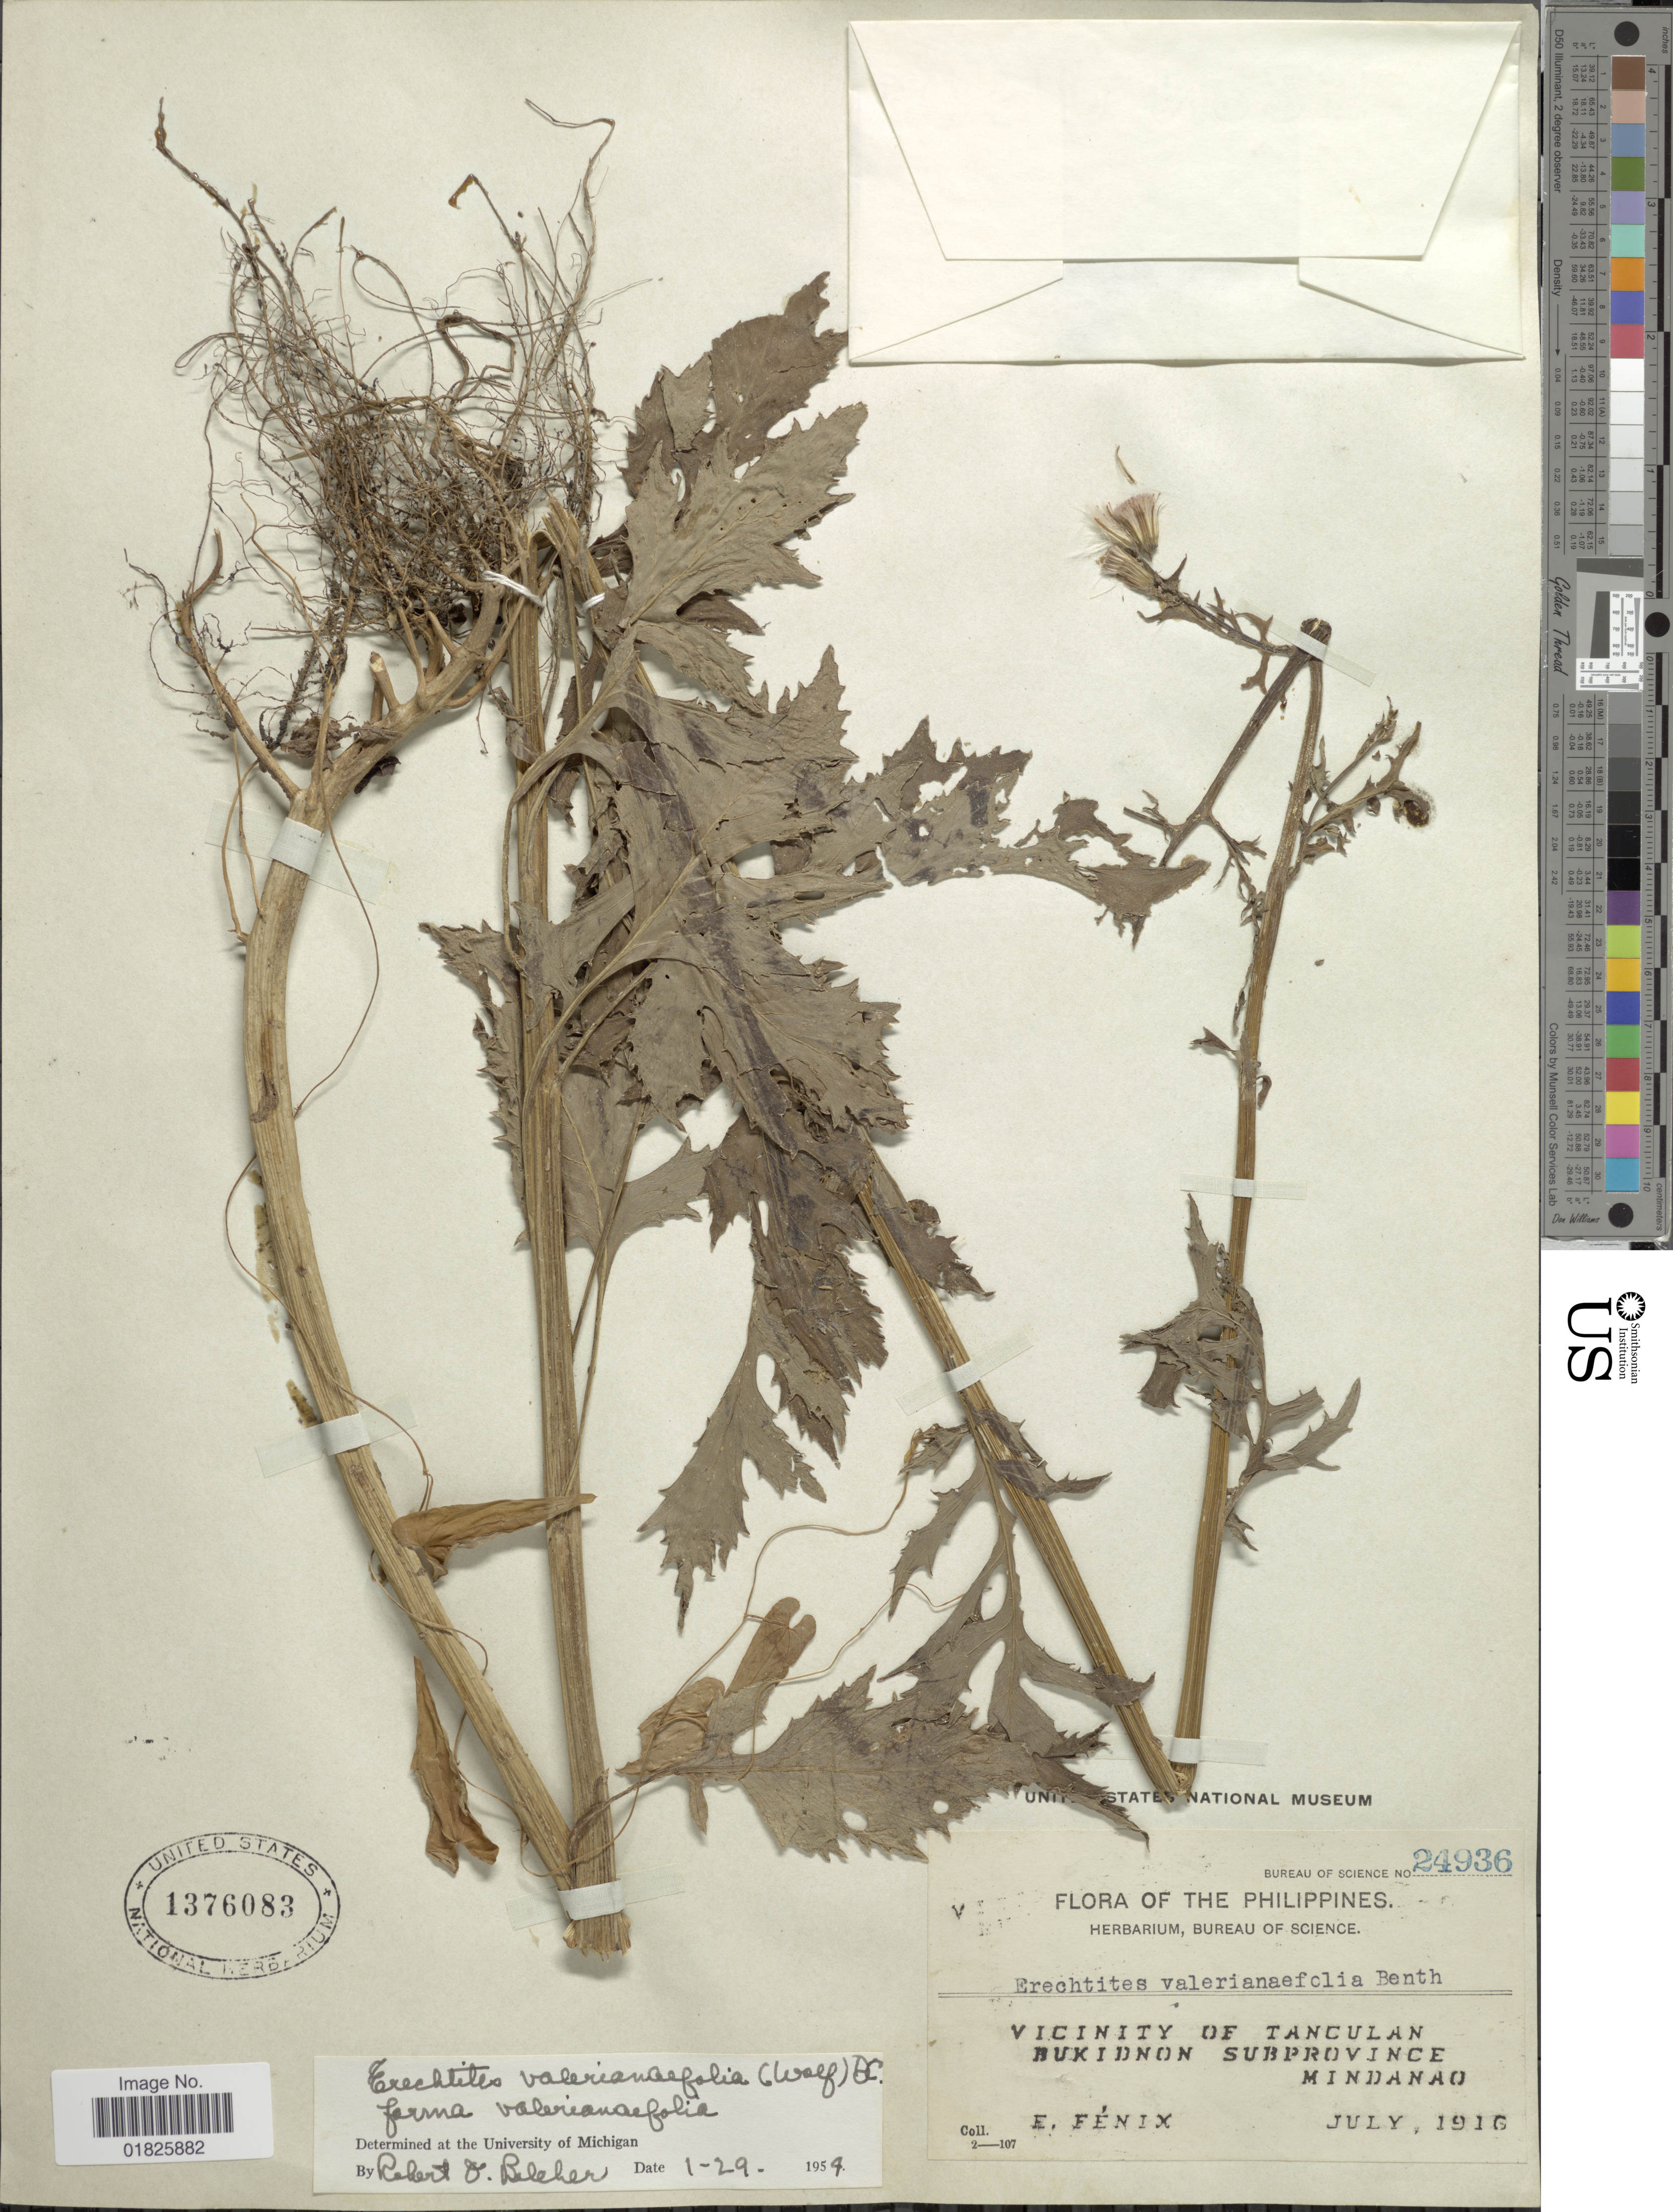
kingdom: Plantae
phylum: Tracheophyta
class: Magnoliopsida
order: Asterales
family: Asteraceae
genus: Erechtites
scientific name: Erechtites valerianifolius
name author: (Link ex Spreng.) DC.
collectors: E. Fénix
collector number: Bureau of Science 24936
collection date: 1916-07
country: Philippines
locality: Vicinity of Tanculan, Bukidnon Subprovince, Mindanao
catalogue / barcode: US 1376083